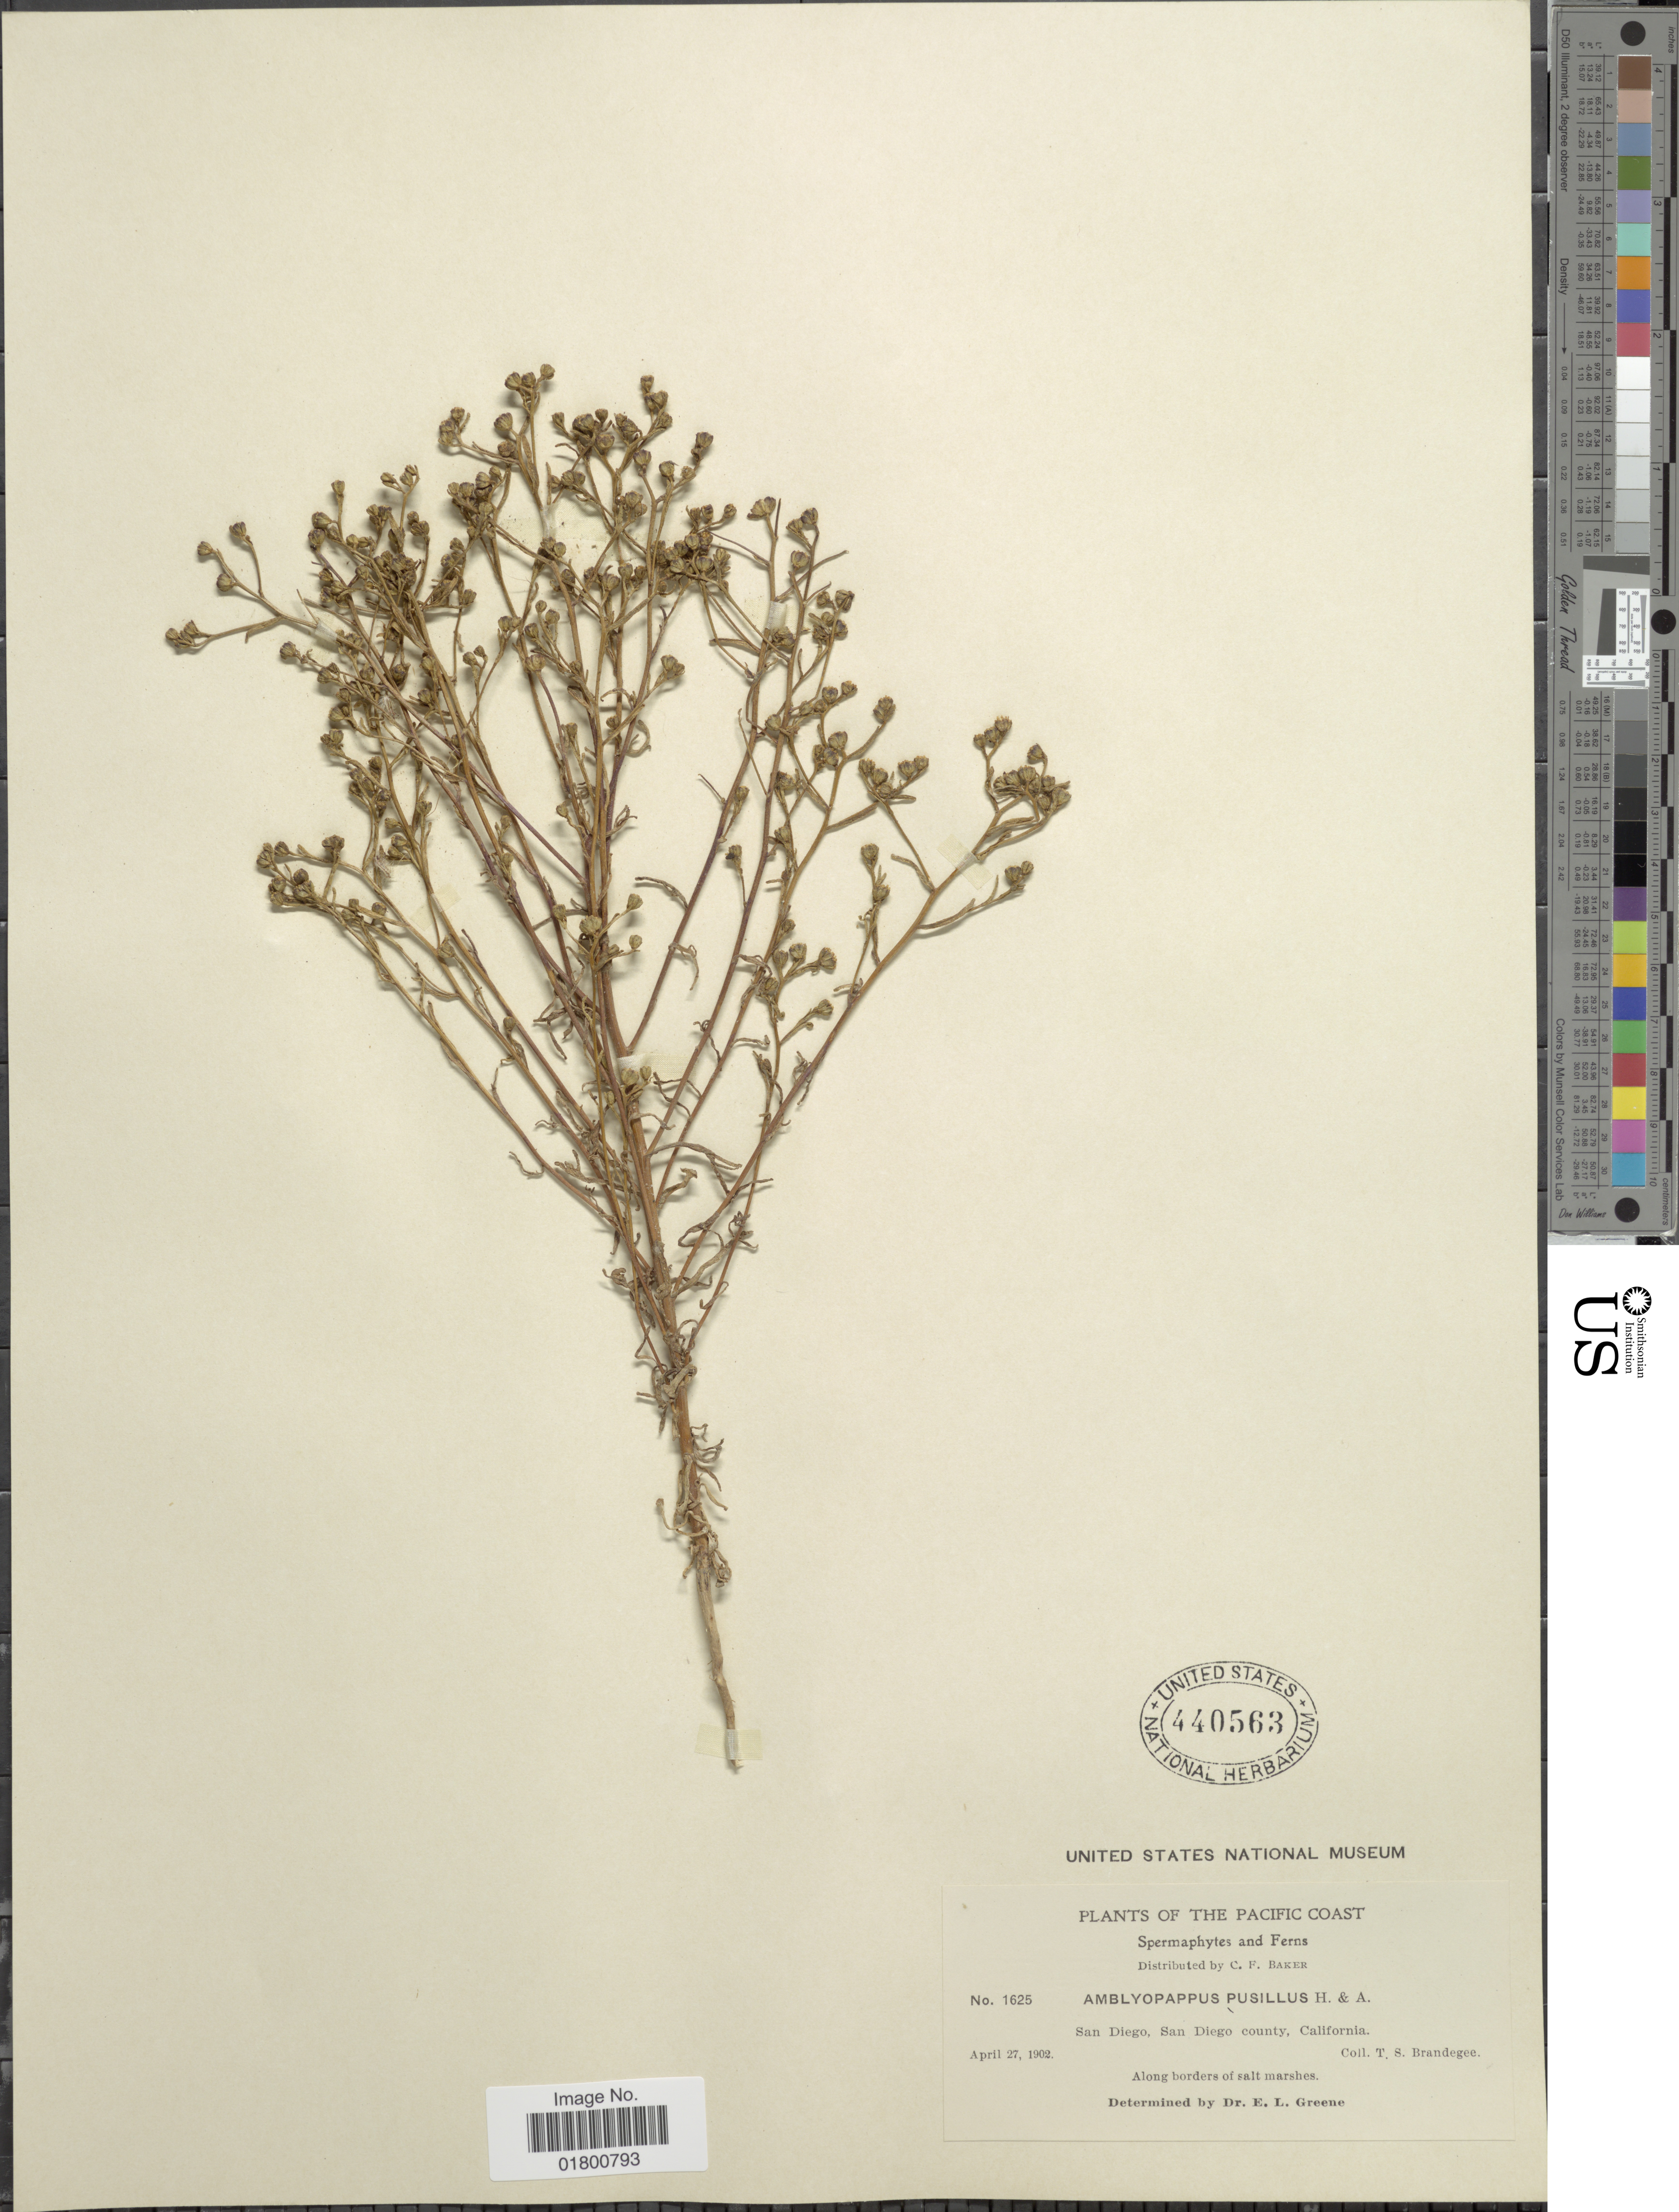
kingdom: Plantae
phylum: Tracheophyta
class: Magnoliopsida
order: Asterales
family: Asteraceae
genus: Amblyopappus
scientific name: Amblyopappus pusillus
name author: Hook. & Arn.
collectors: C. F. Baker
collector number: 1625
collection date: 1902-04-27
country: United States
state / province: California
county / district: San Diego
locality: The Pacific Coast, San Diego, San Diego County, California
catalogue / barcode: US 440563